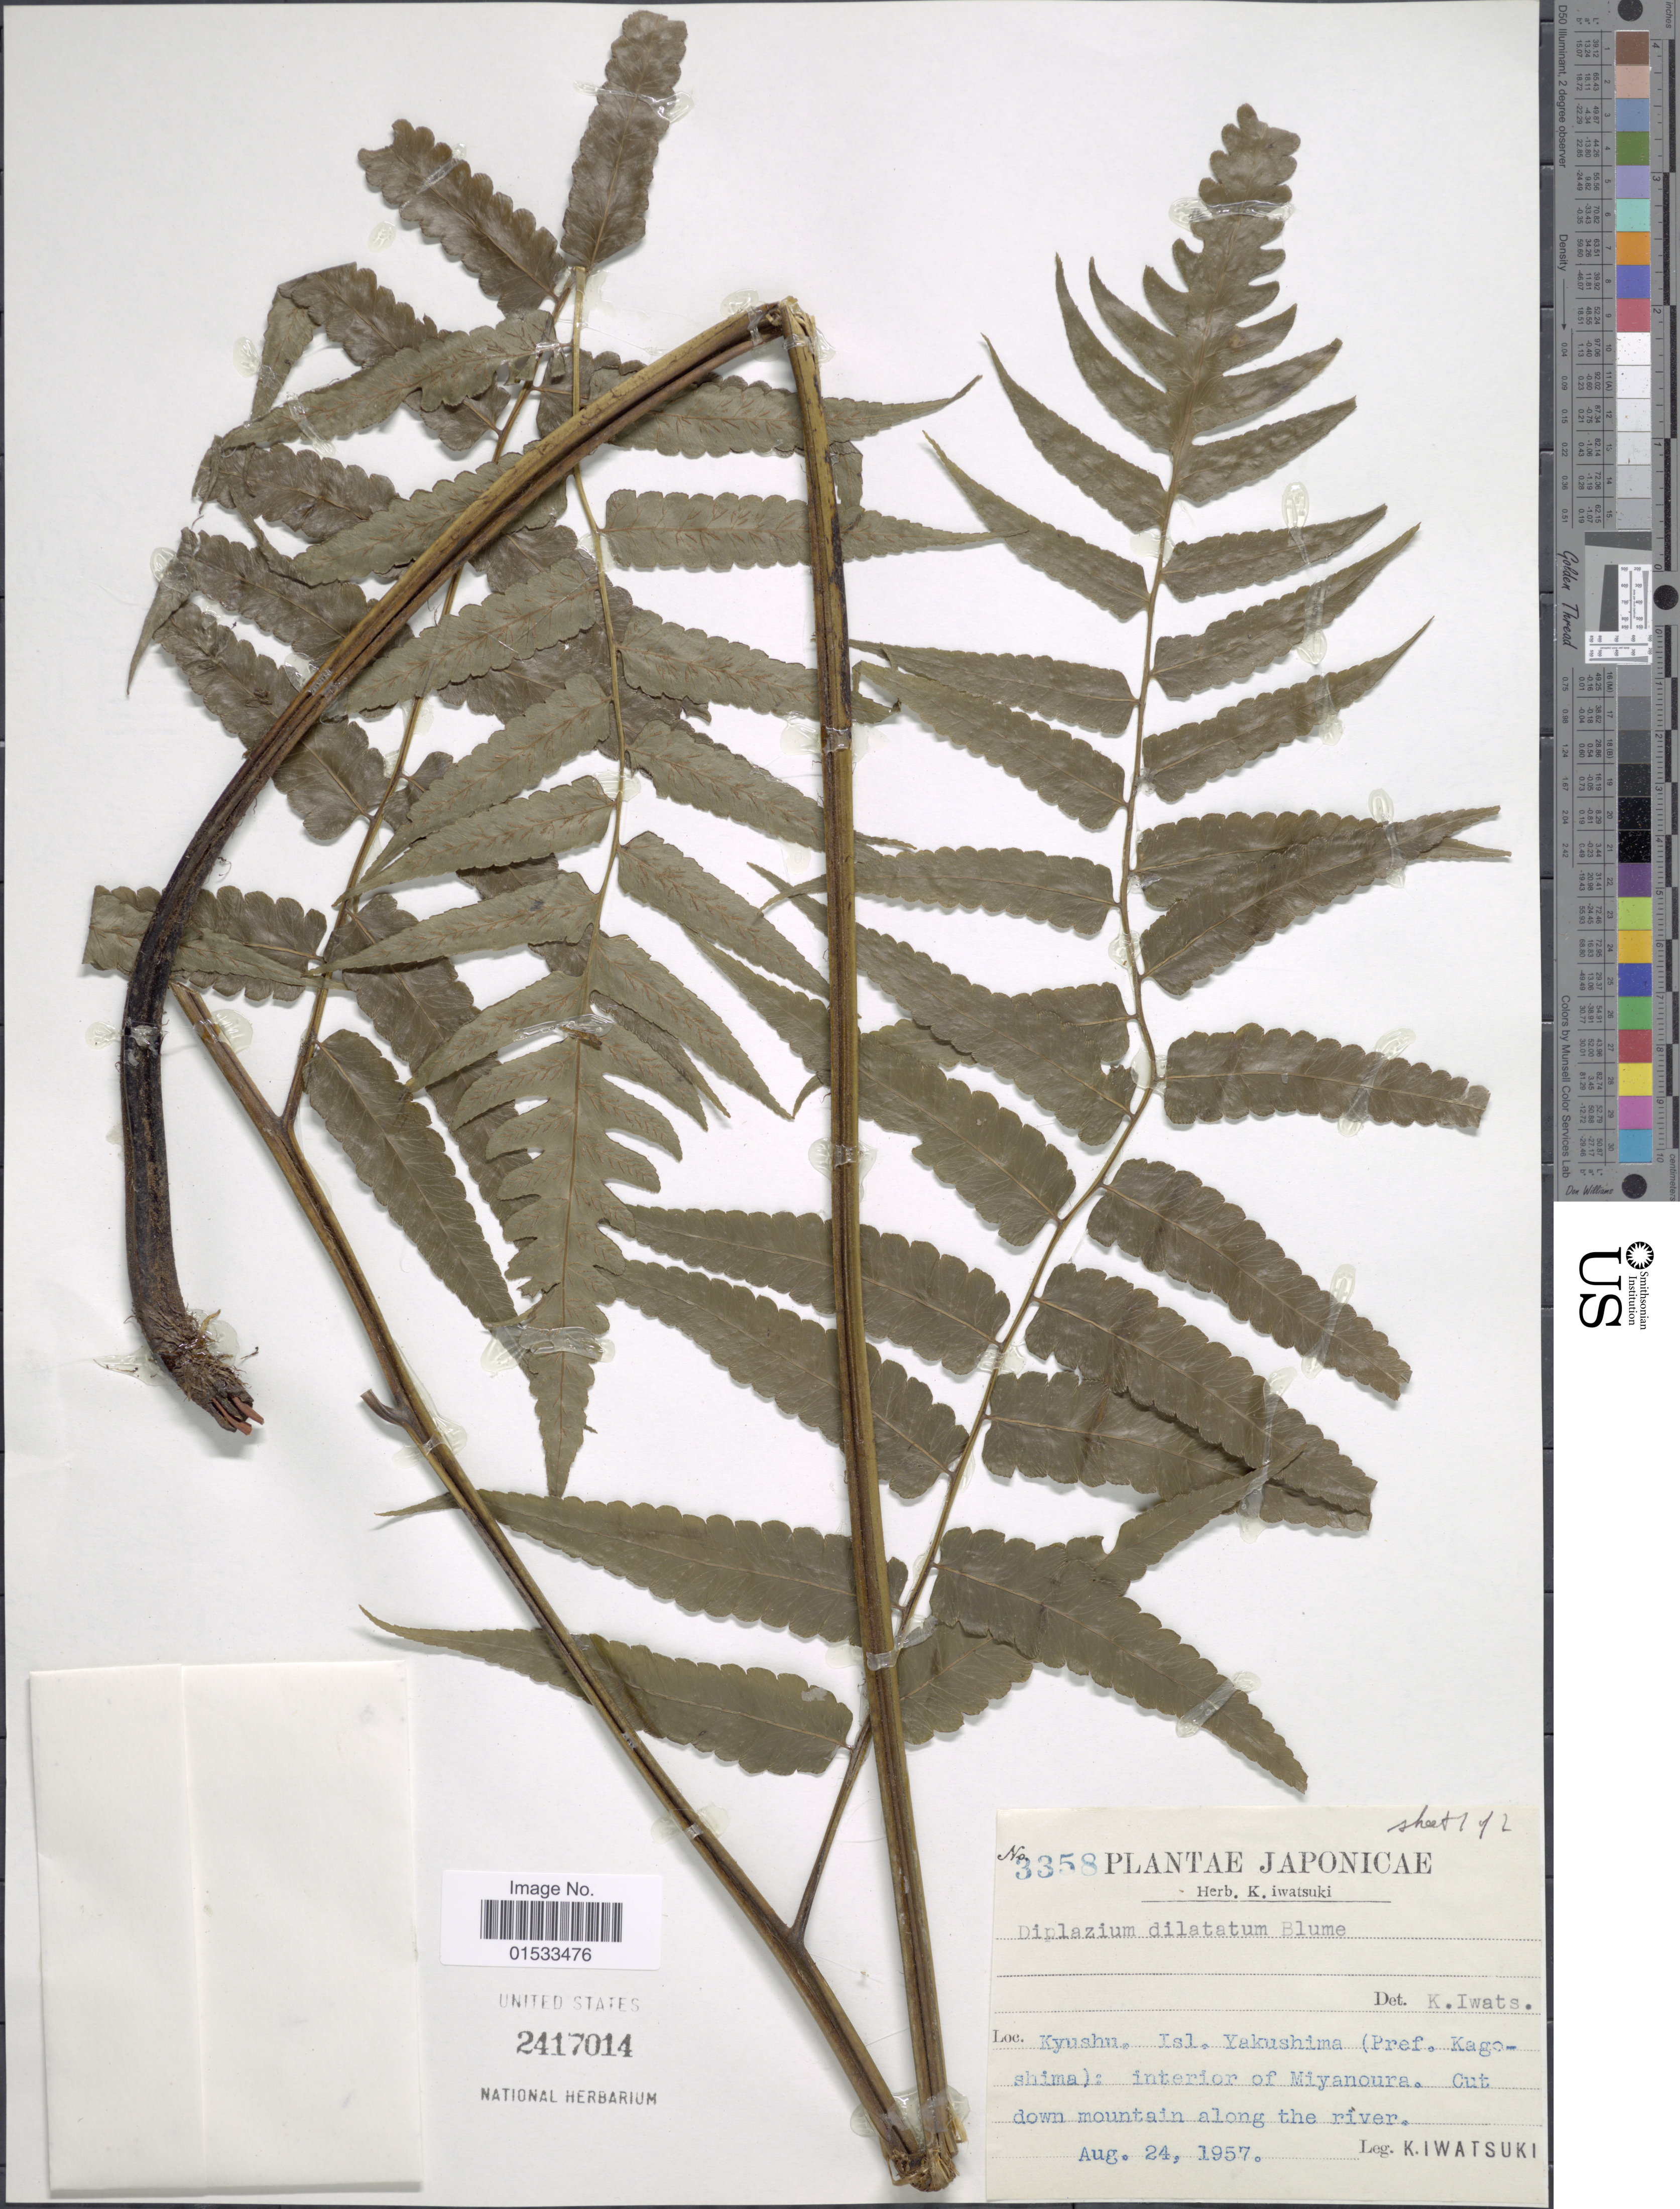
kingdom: Plantae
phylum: Tracheophyta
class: Polypodiopsida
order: Polypodiales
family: Athyriaceae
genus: Diplazium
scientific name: Diplazium dilatatum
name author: Blume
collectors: K. Iwatsuki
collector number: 3358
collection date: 1957-08-24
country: Japan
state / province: Kagosima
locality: Kyushu, Isl. Yakushima, interior of Miyanoura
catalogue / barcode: US 2417014